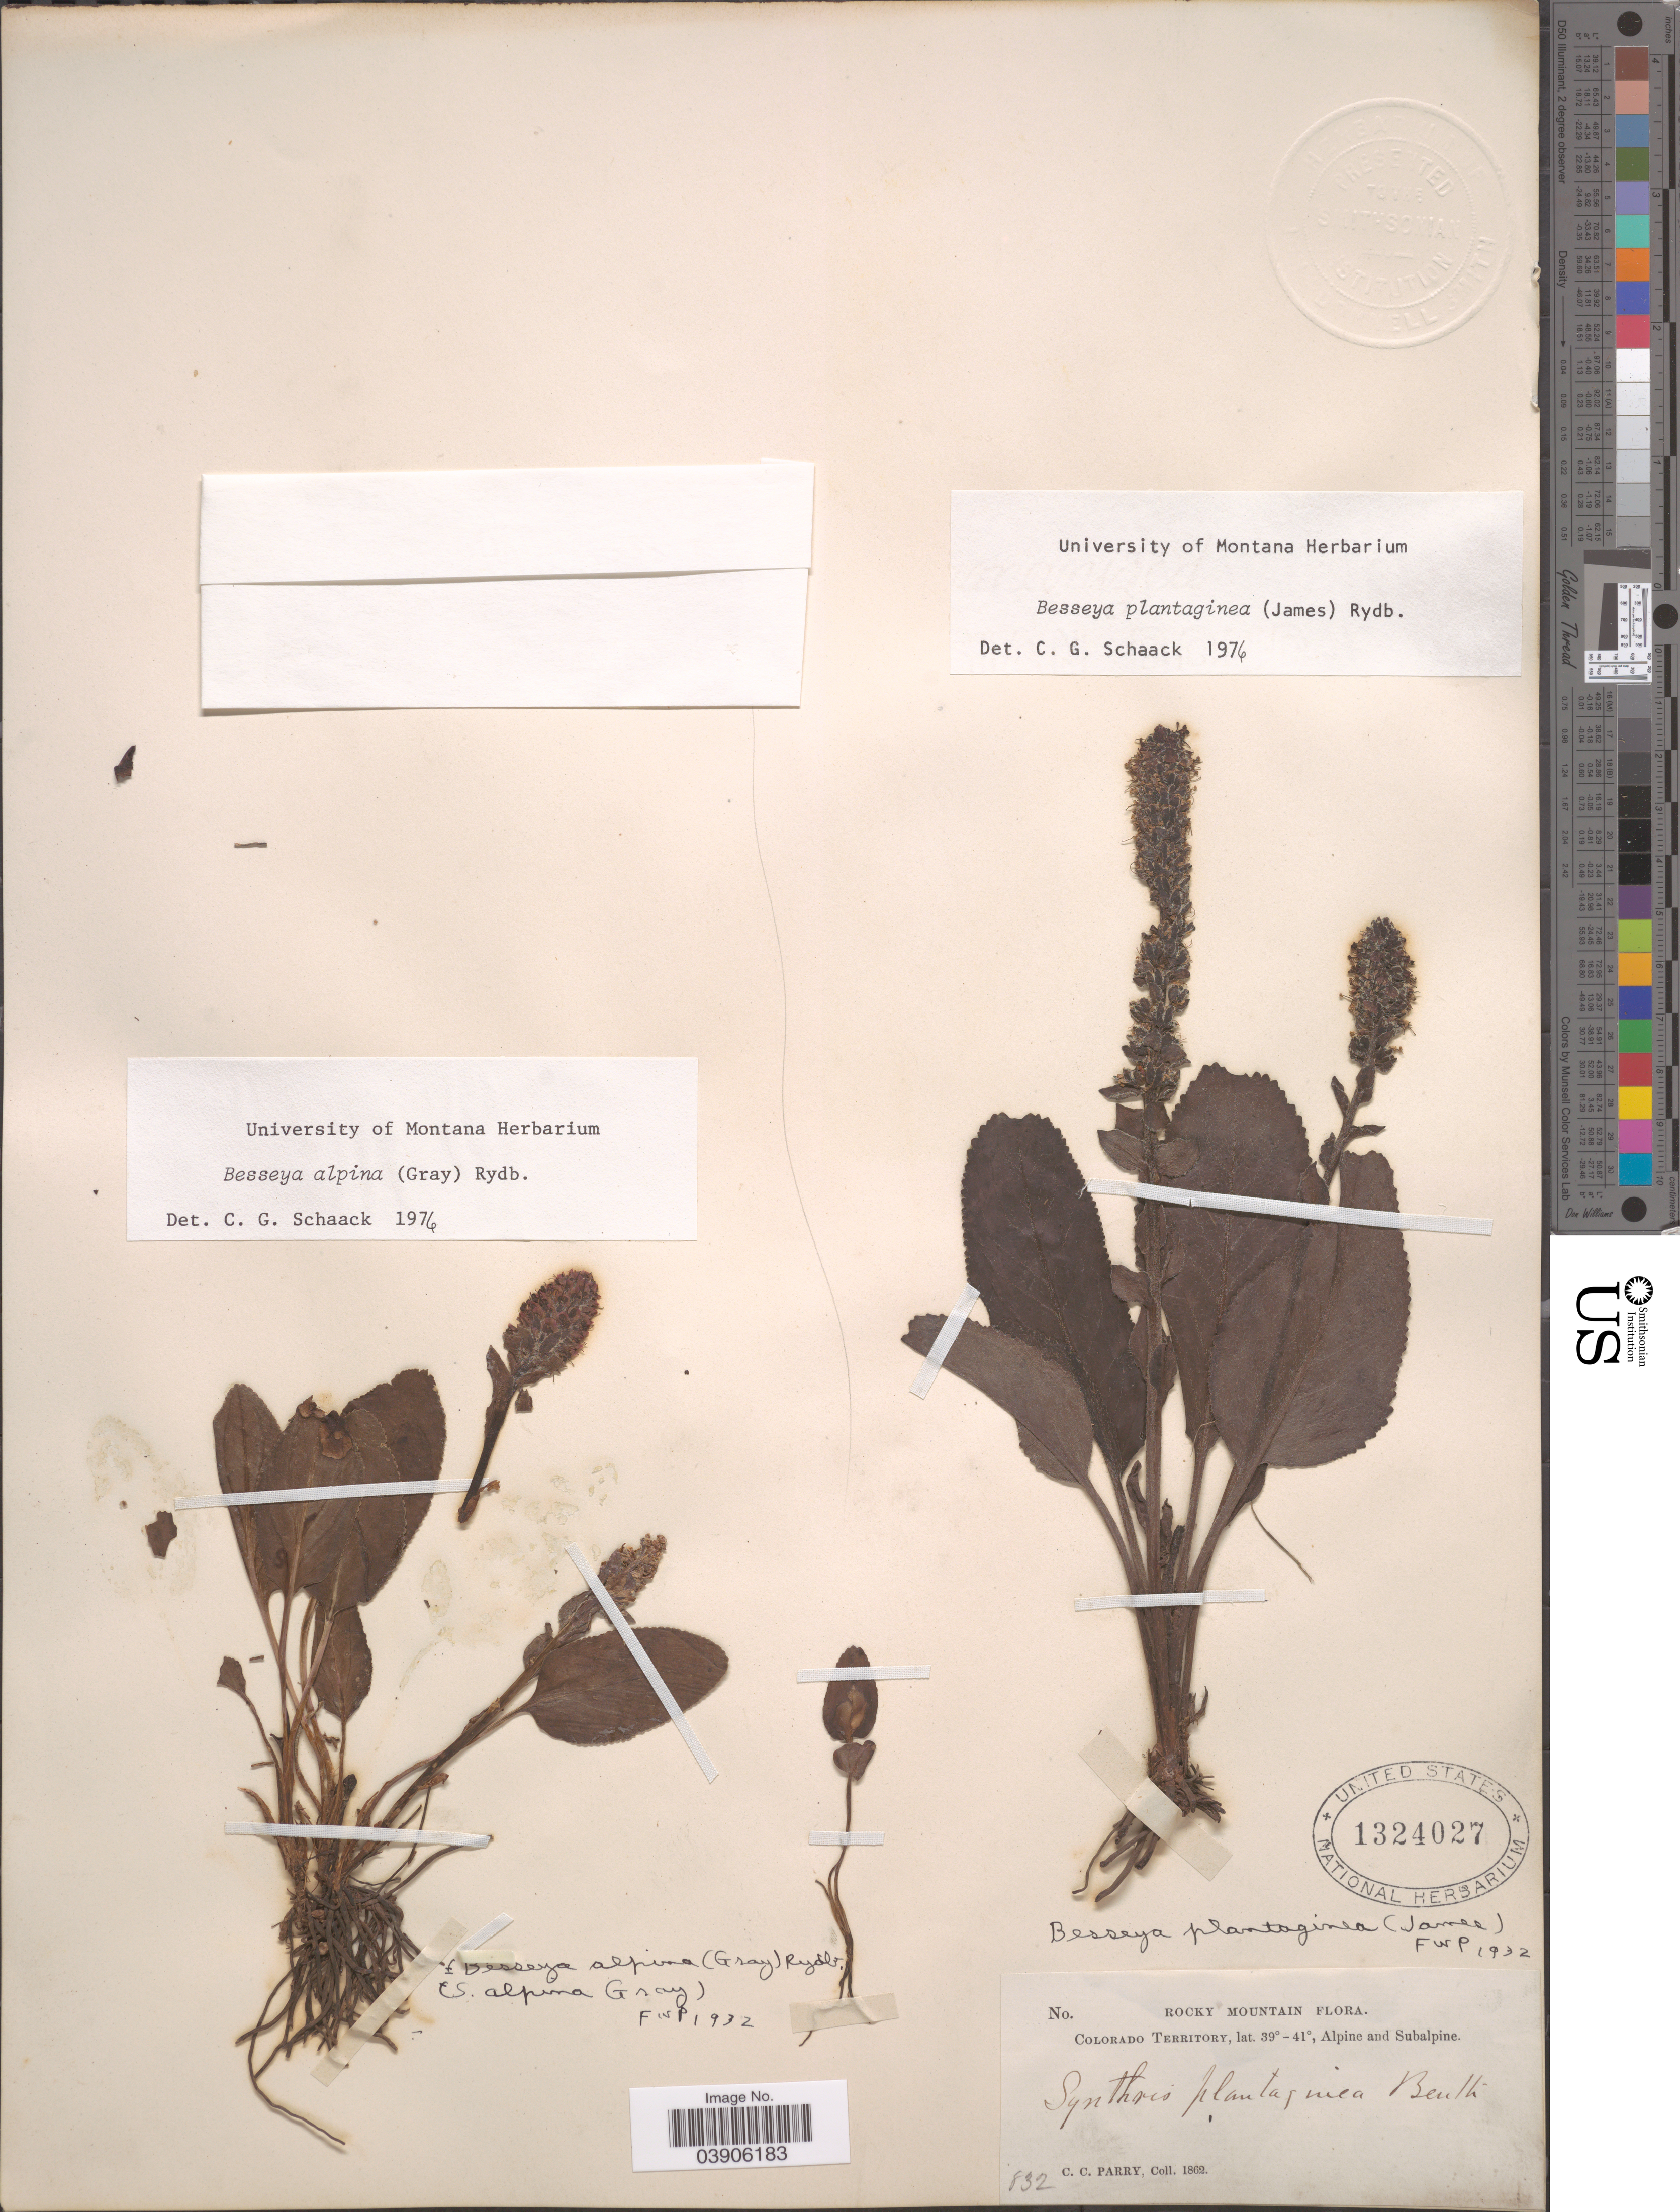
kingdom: Plantae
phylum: Tracheophyta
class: Magnoliopsida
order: Lamiales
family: Plantaginaceae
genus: Synthyris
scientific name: Synthyris alpina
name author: A. Gray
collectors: C. C. Parry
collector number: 832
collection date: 1862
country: United States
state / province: Colorado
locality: Rocky Mountain. Colorado Territory, Alpine and Subalpine.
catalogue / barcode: US 1324027